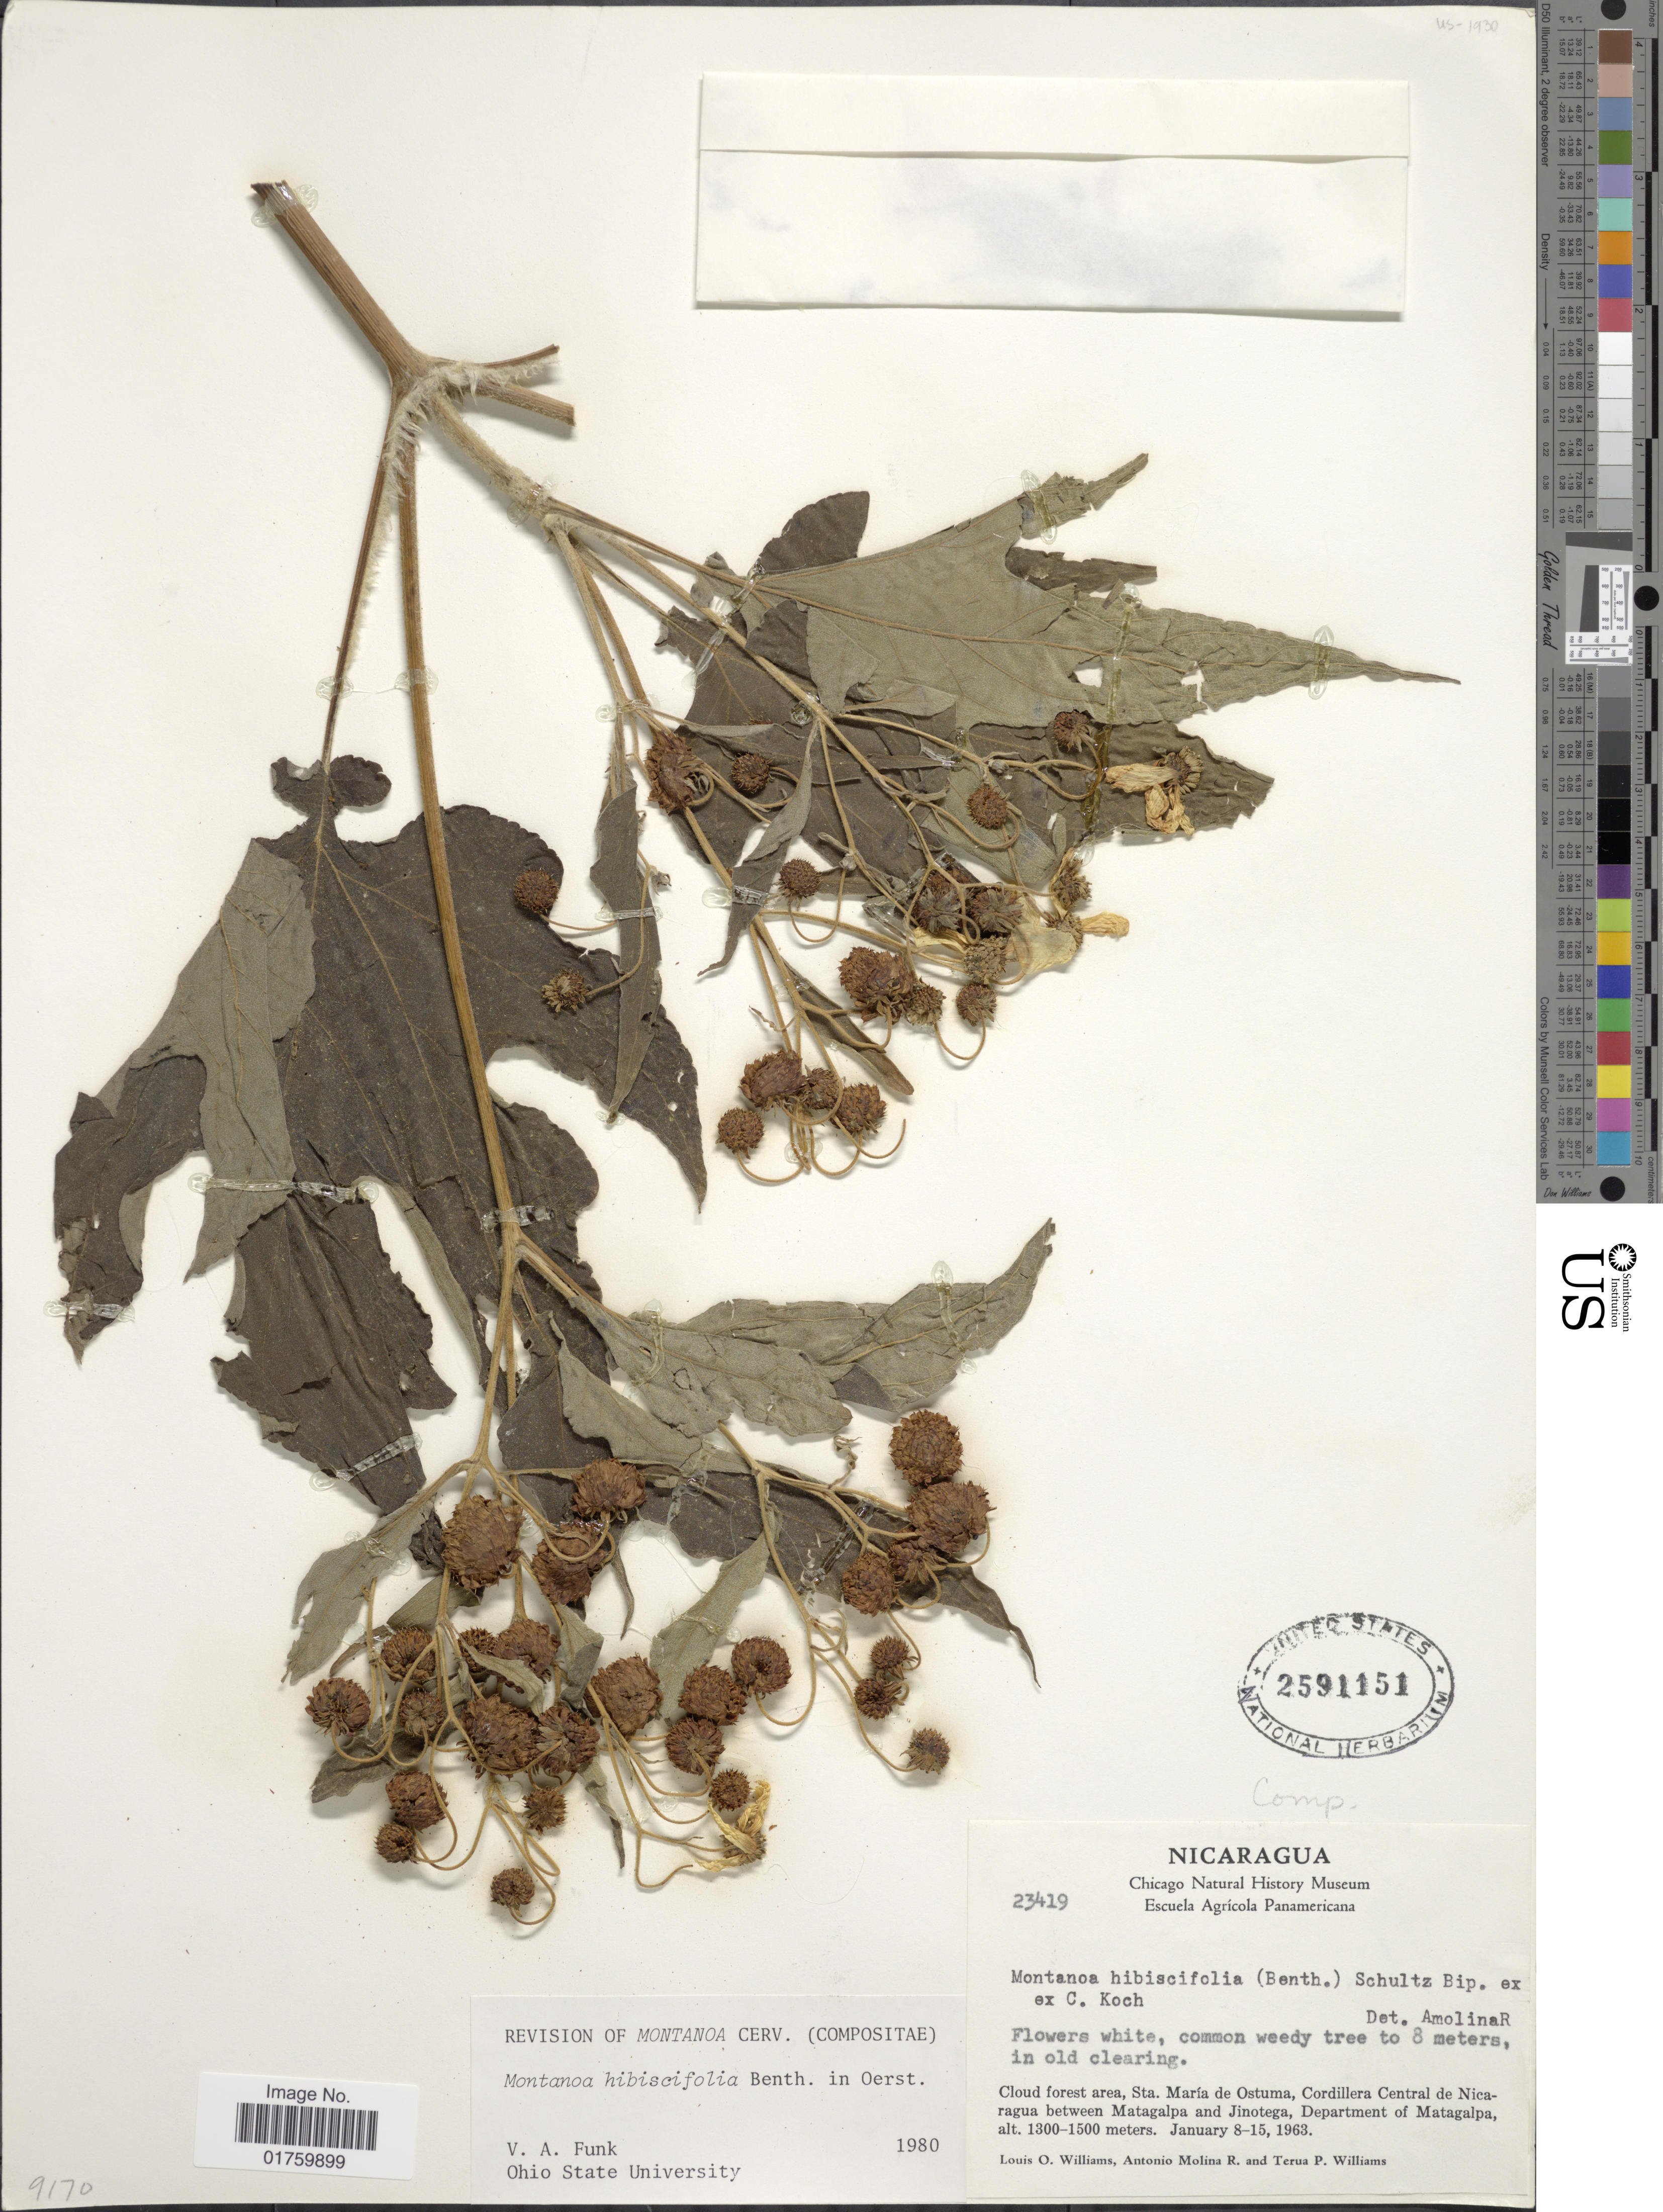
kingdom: Plantae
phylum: Tracheophyta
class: Magnoliopsida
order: Asterales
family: Asteraceae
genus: Montanoa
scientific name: Montanoa hibiscifolia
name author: Benth.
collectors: L. O. Williams, A. Molina R. & T. P. Williams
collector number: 23419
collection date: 1963-01-08/1963-01-15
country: Nicaragua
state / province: Matagalpa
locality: Cloud forest area, Sta. Maria de Ostuma, Cordillera Central de Nicaragua between Matagalpa and Jinotega.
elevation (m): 1300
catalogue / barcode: US 2591151